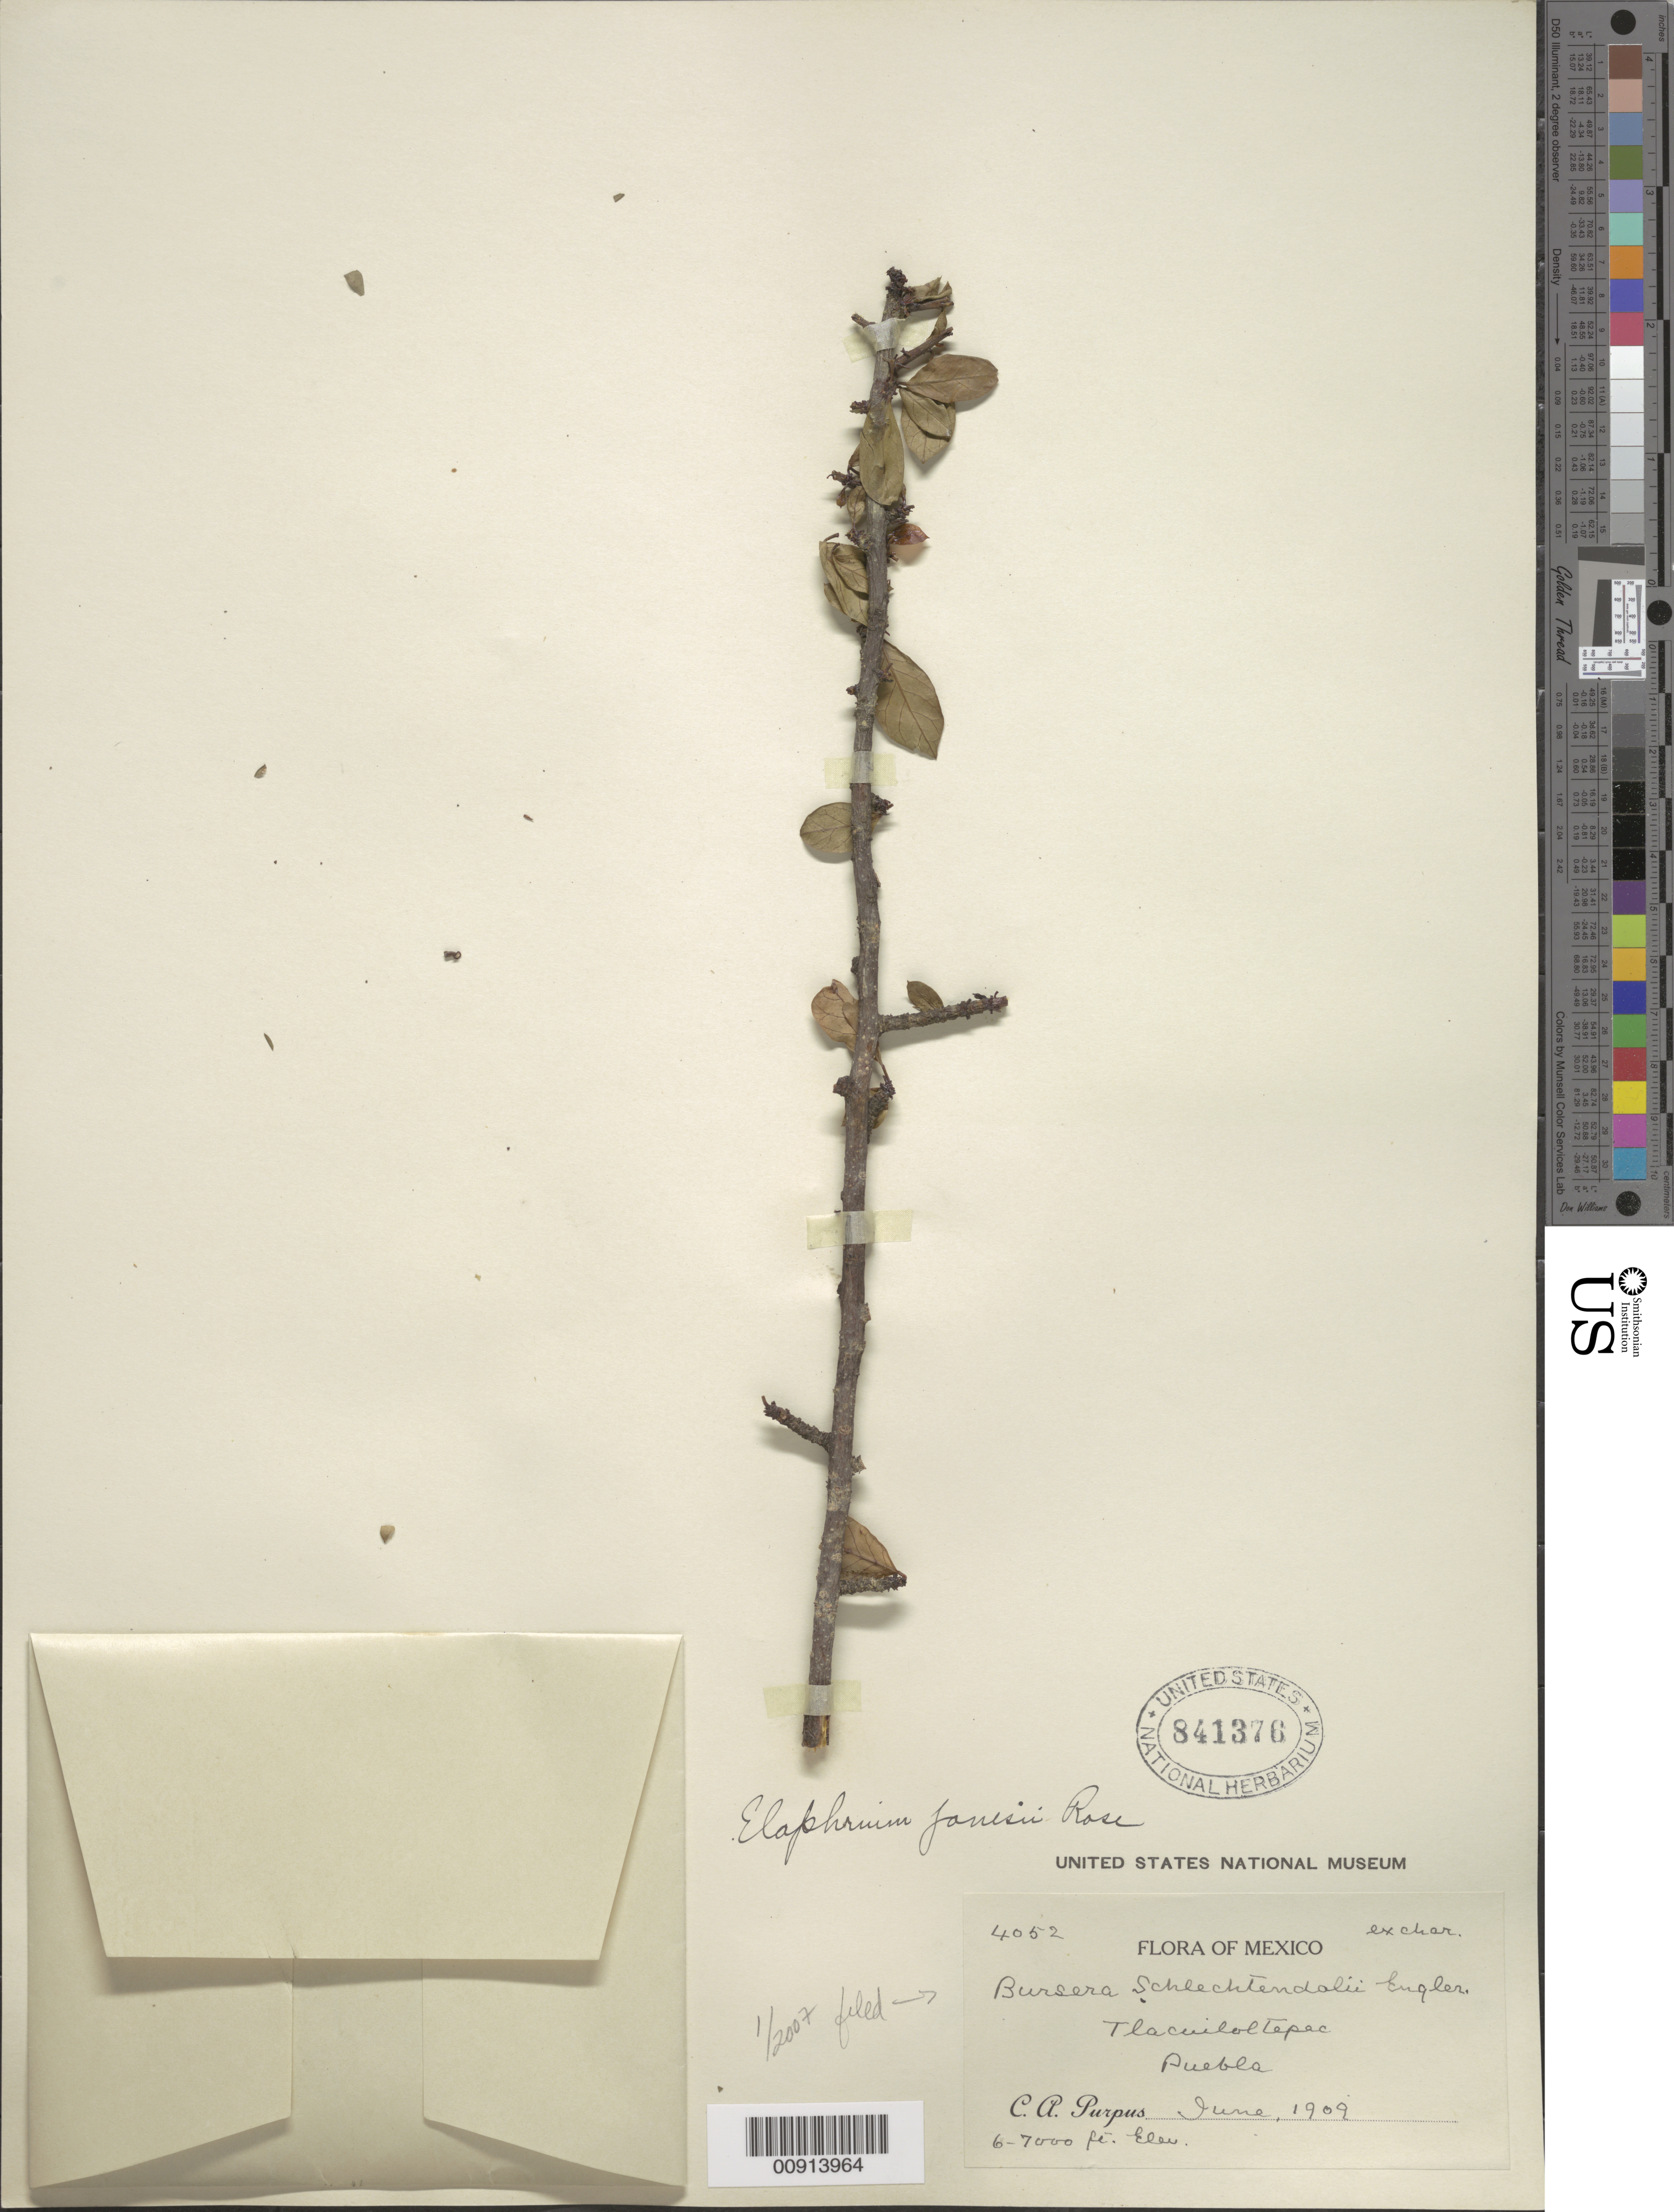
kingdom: Plantae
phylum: Tracheophyta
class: Magnoliopsida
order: Sapindales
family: Burseraceae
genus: Bursera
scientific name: Bursera schlechtendalii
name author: Engl.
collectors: C. A. Purpus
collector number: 4052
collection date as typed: Jun 1909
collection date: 1909-06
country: Mexico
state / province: Puebla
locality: Tlacuiloltepec, Puebla.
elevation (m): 1829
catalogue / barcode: US 841376